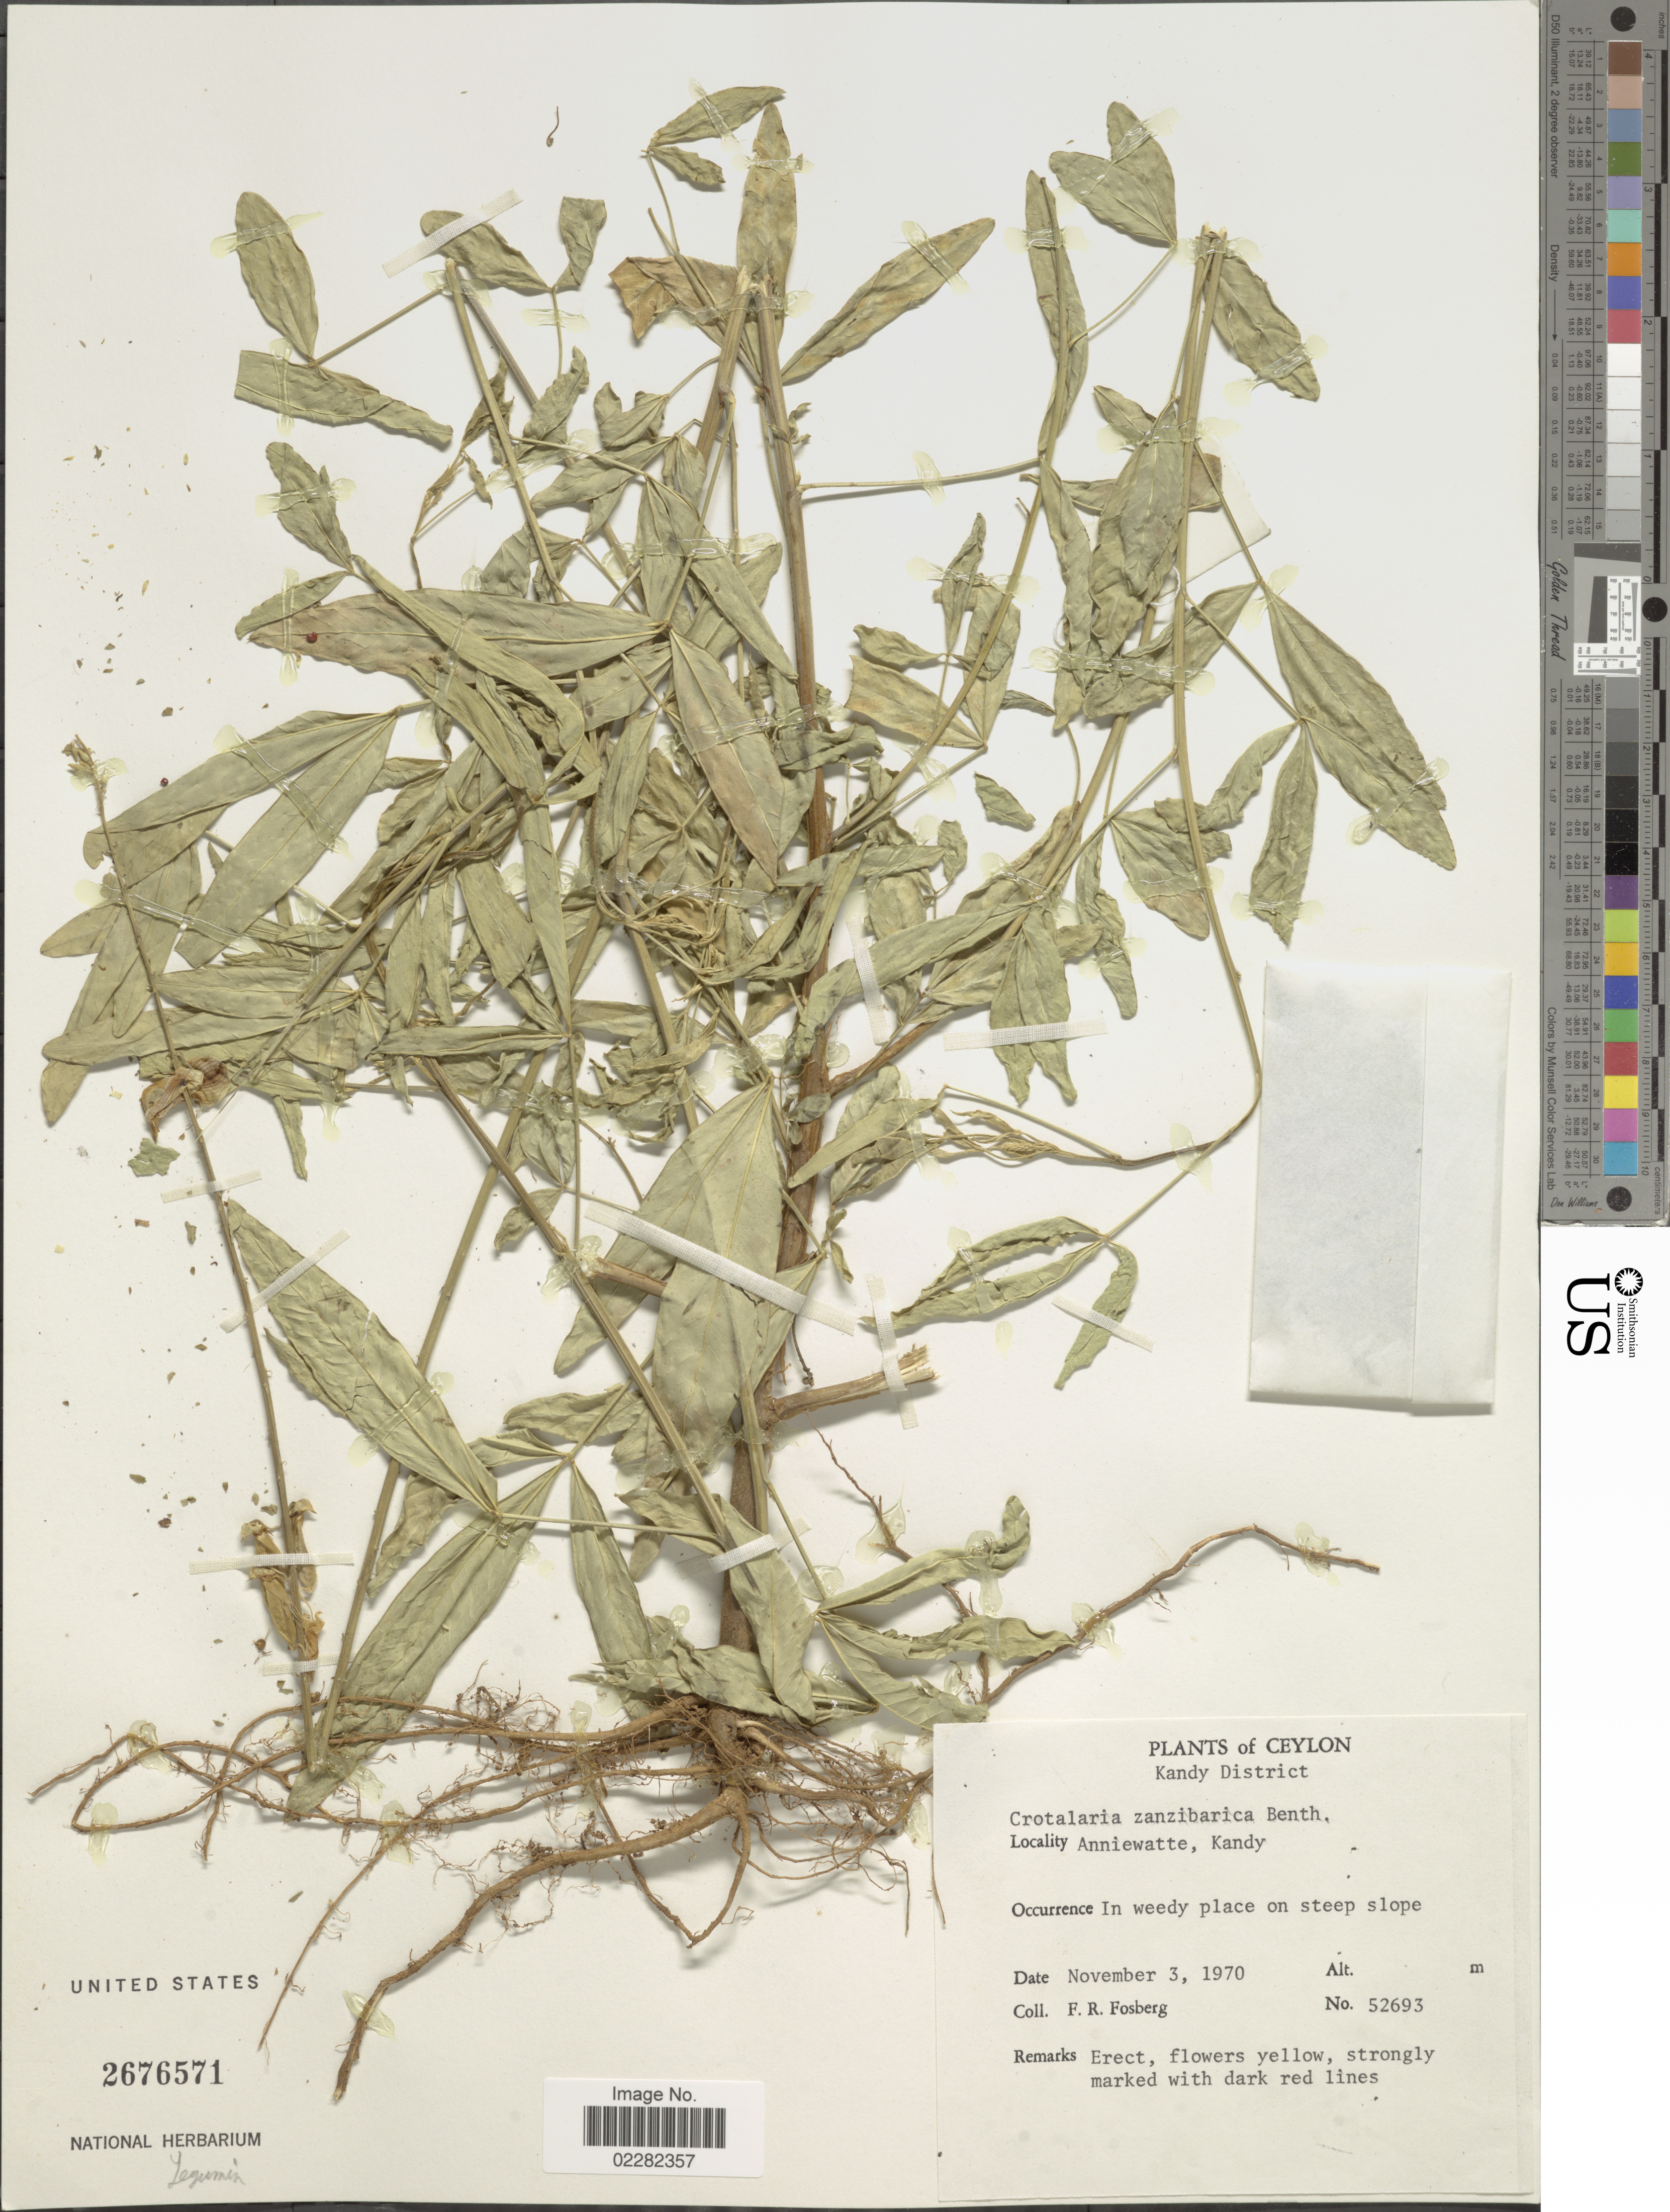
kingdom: Plantae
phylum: Tracheophyta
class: Magnoliopsida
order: Fabales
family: Fabaceae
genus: Crotalaria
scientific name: Crotalaria zanzibarica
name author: Benth.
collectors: F. R. Fosberg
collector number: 52693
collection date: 1970-11-03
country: Sri Lanka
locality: Ceylon, Anniewatte, Kandy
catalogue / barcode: US 2676571